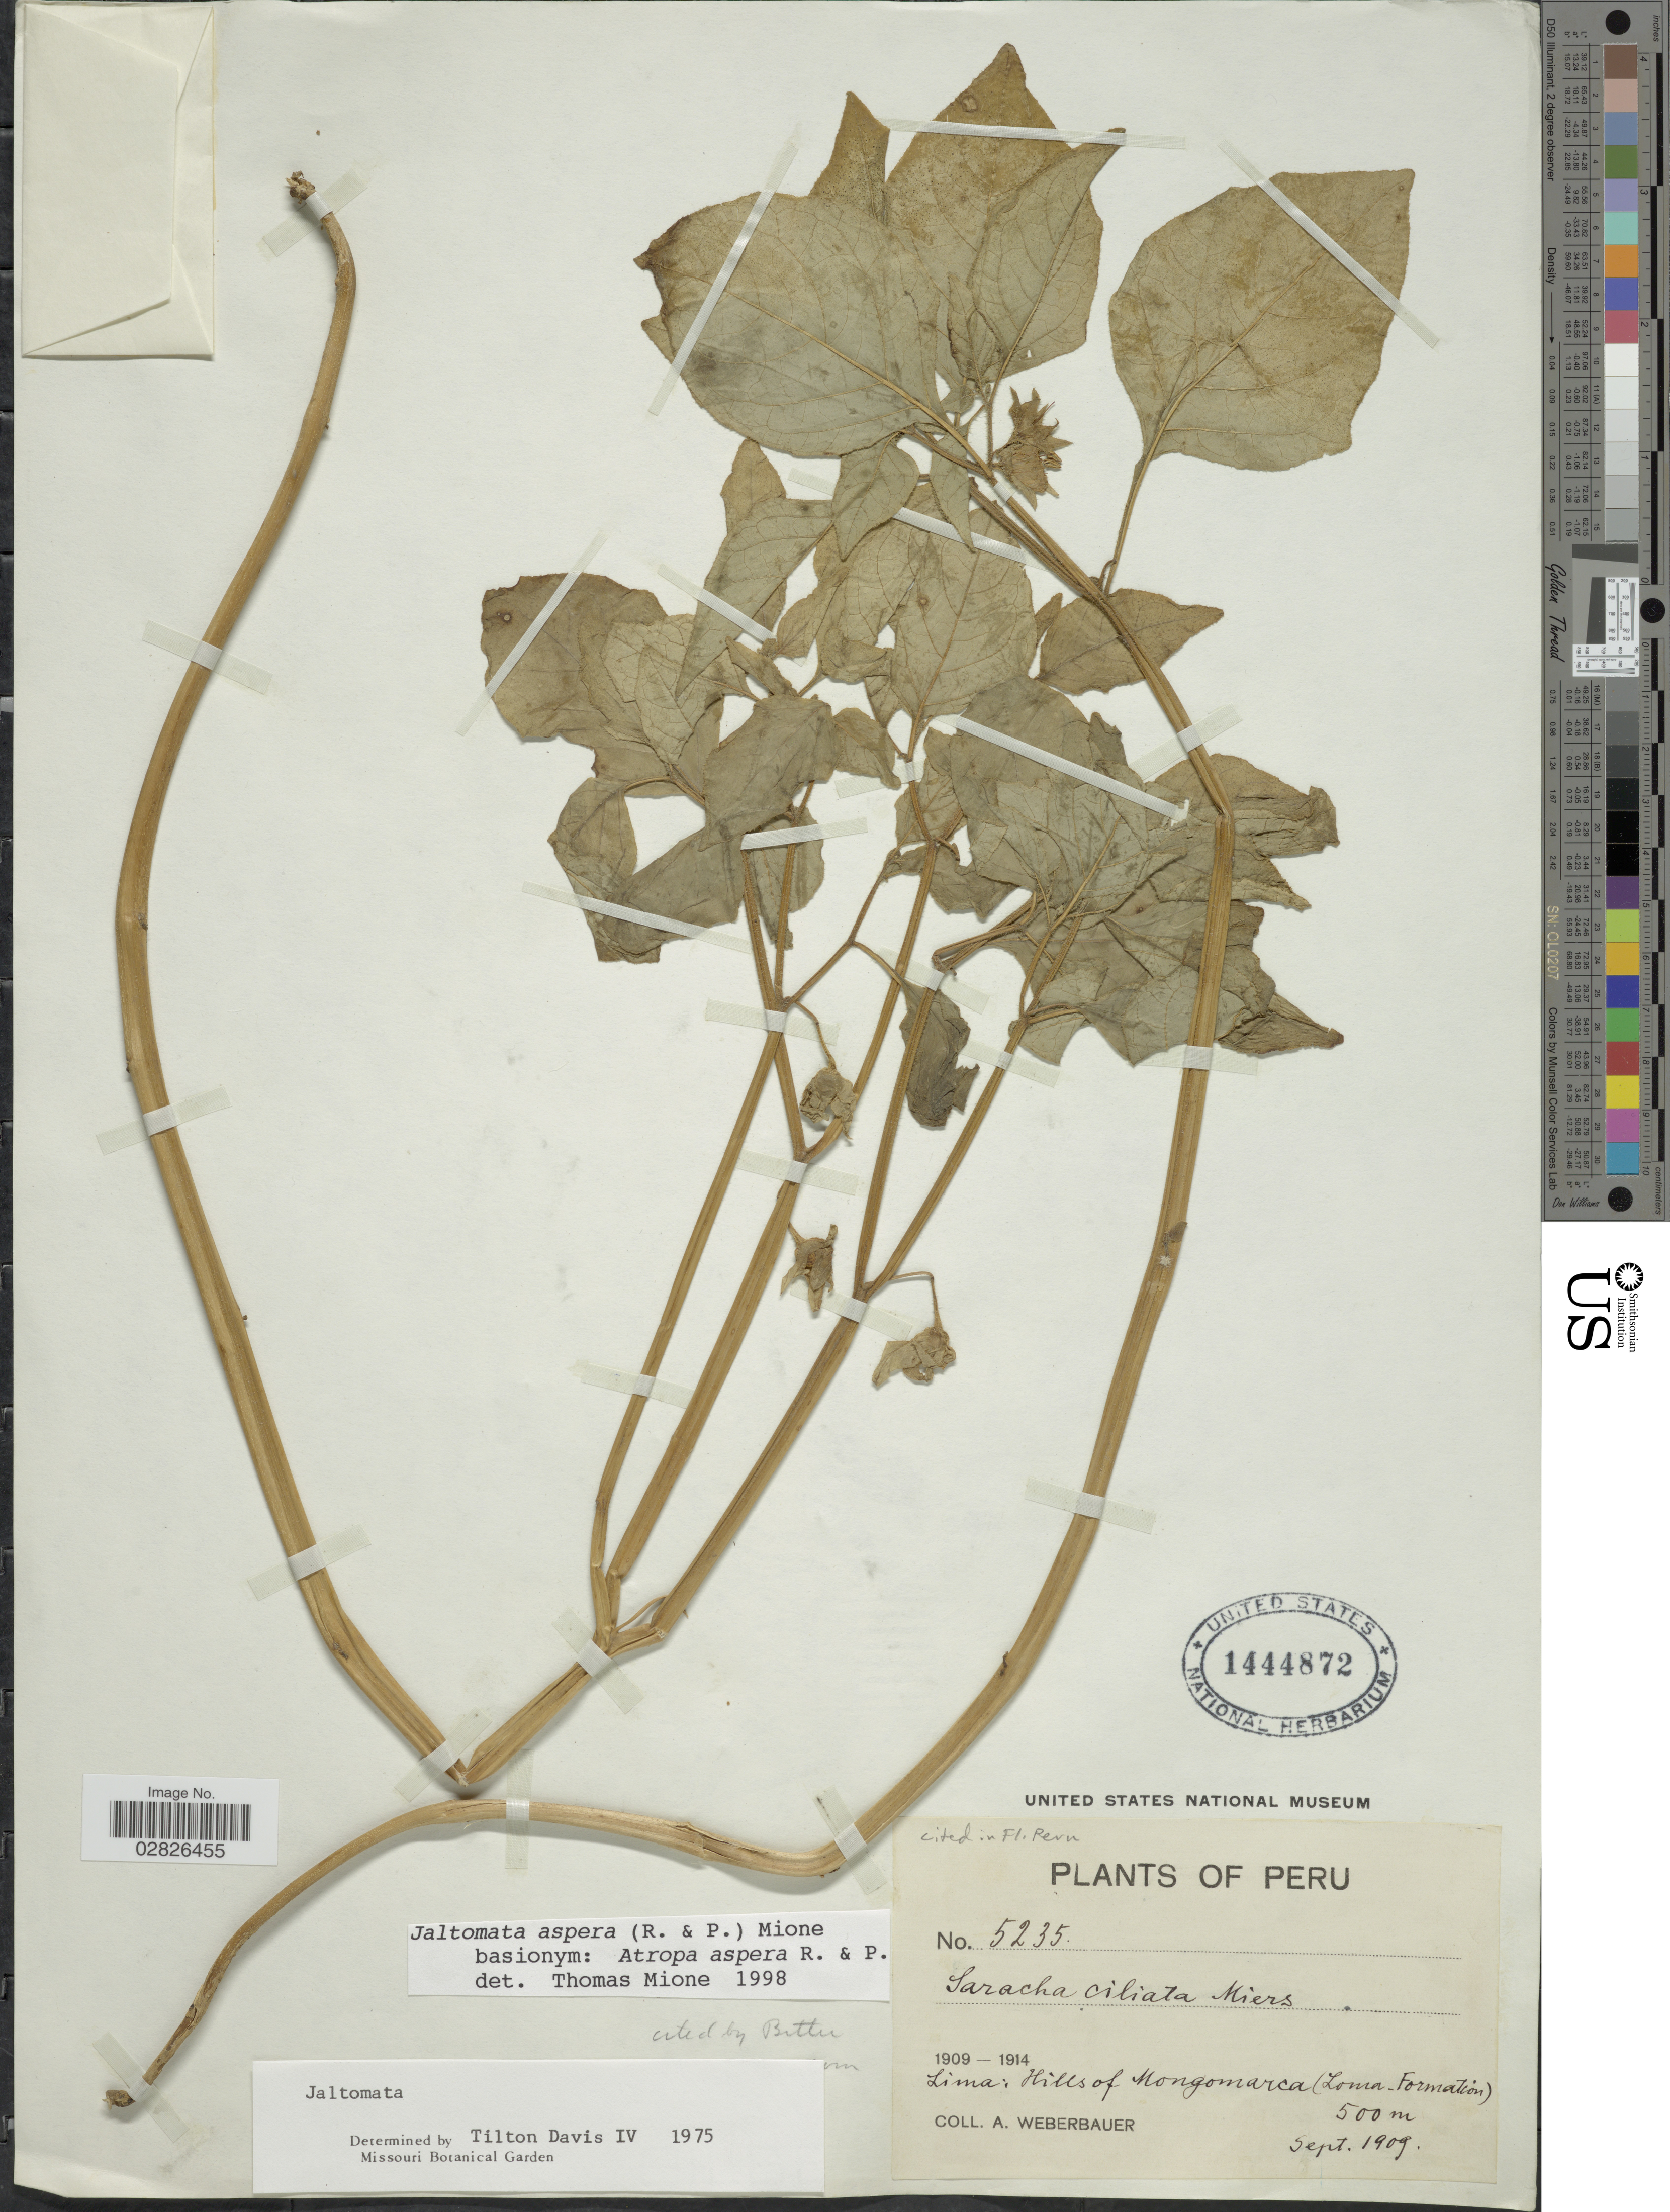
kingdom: Plantae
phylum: Tracheophyta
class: Magnoliopsida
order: Solanales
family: Solanaceae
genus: Jaltomata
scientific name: Jaltomata aspera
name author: (Rose & Pav.) Mione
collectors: A. Weberbauer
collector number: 5235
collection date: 1909-09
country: Peru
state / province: Lima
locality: Hills of Mongomarca (Loma-Formation).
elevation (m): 500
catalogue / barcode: US 1444872